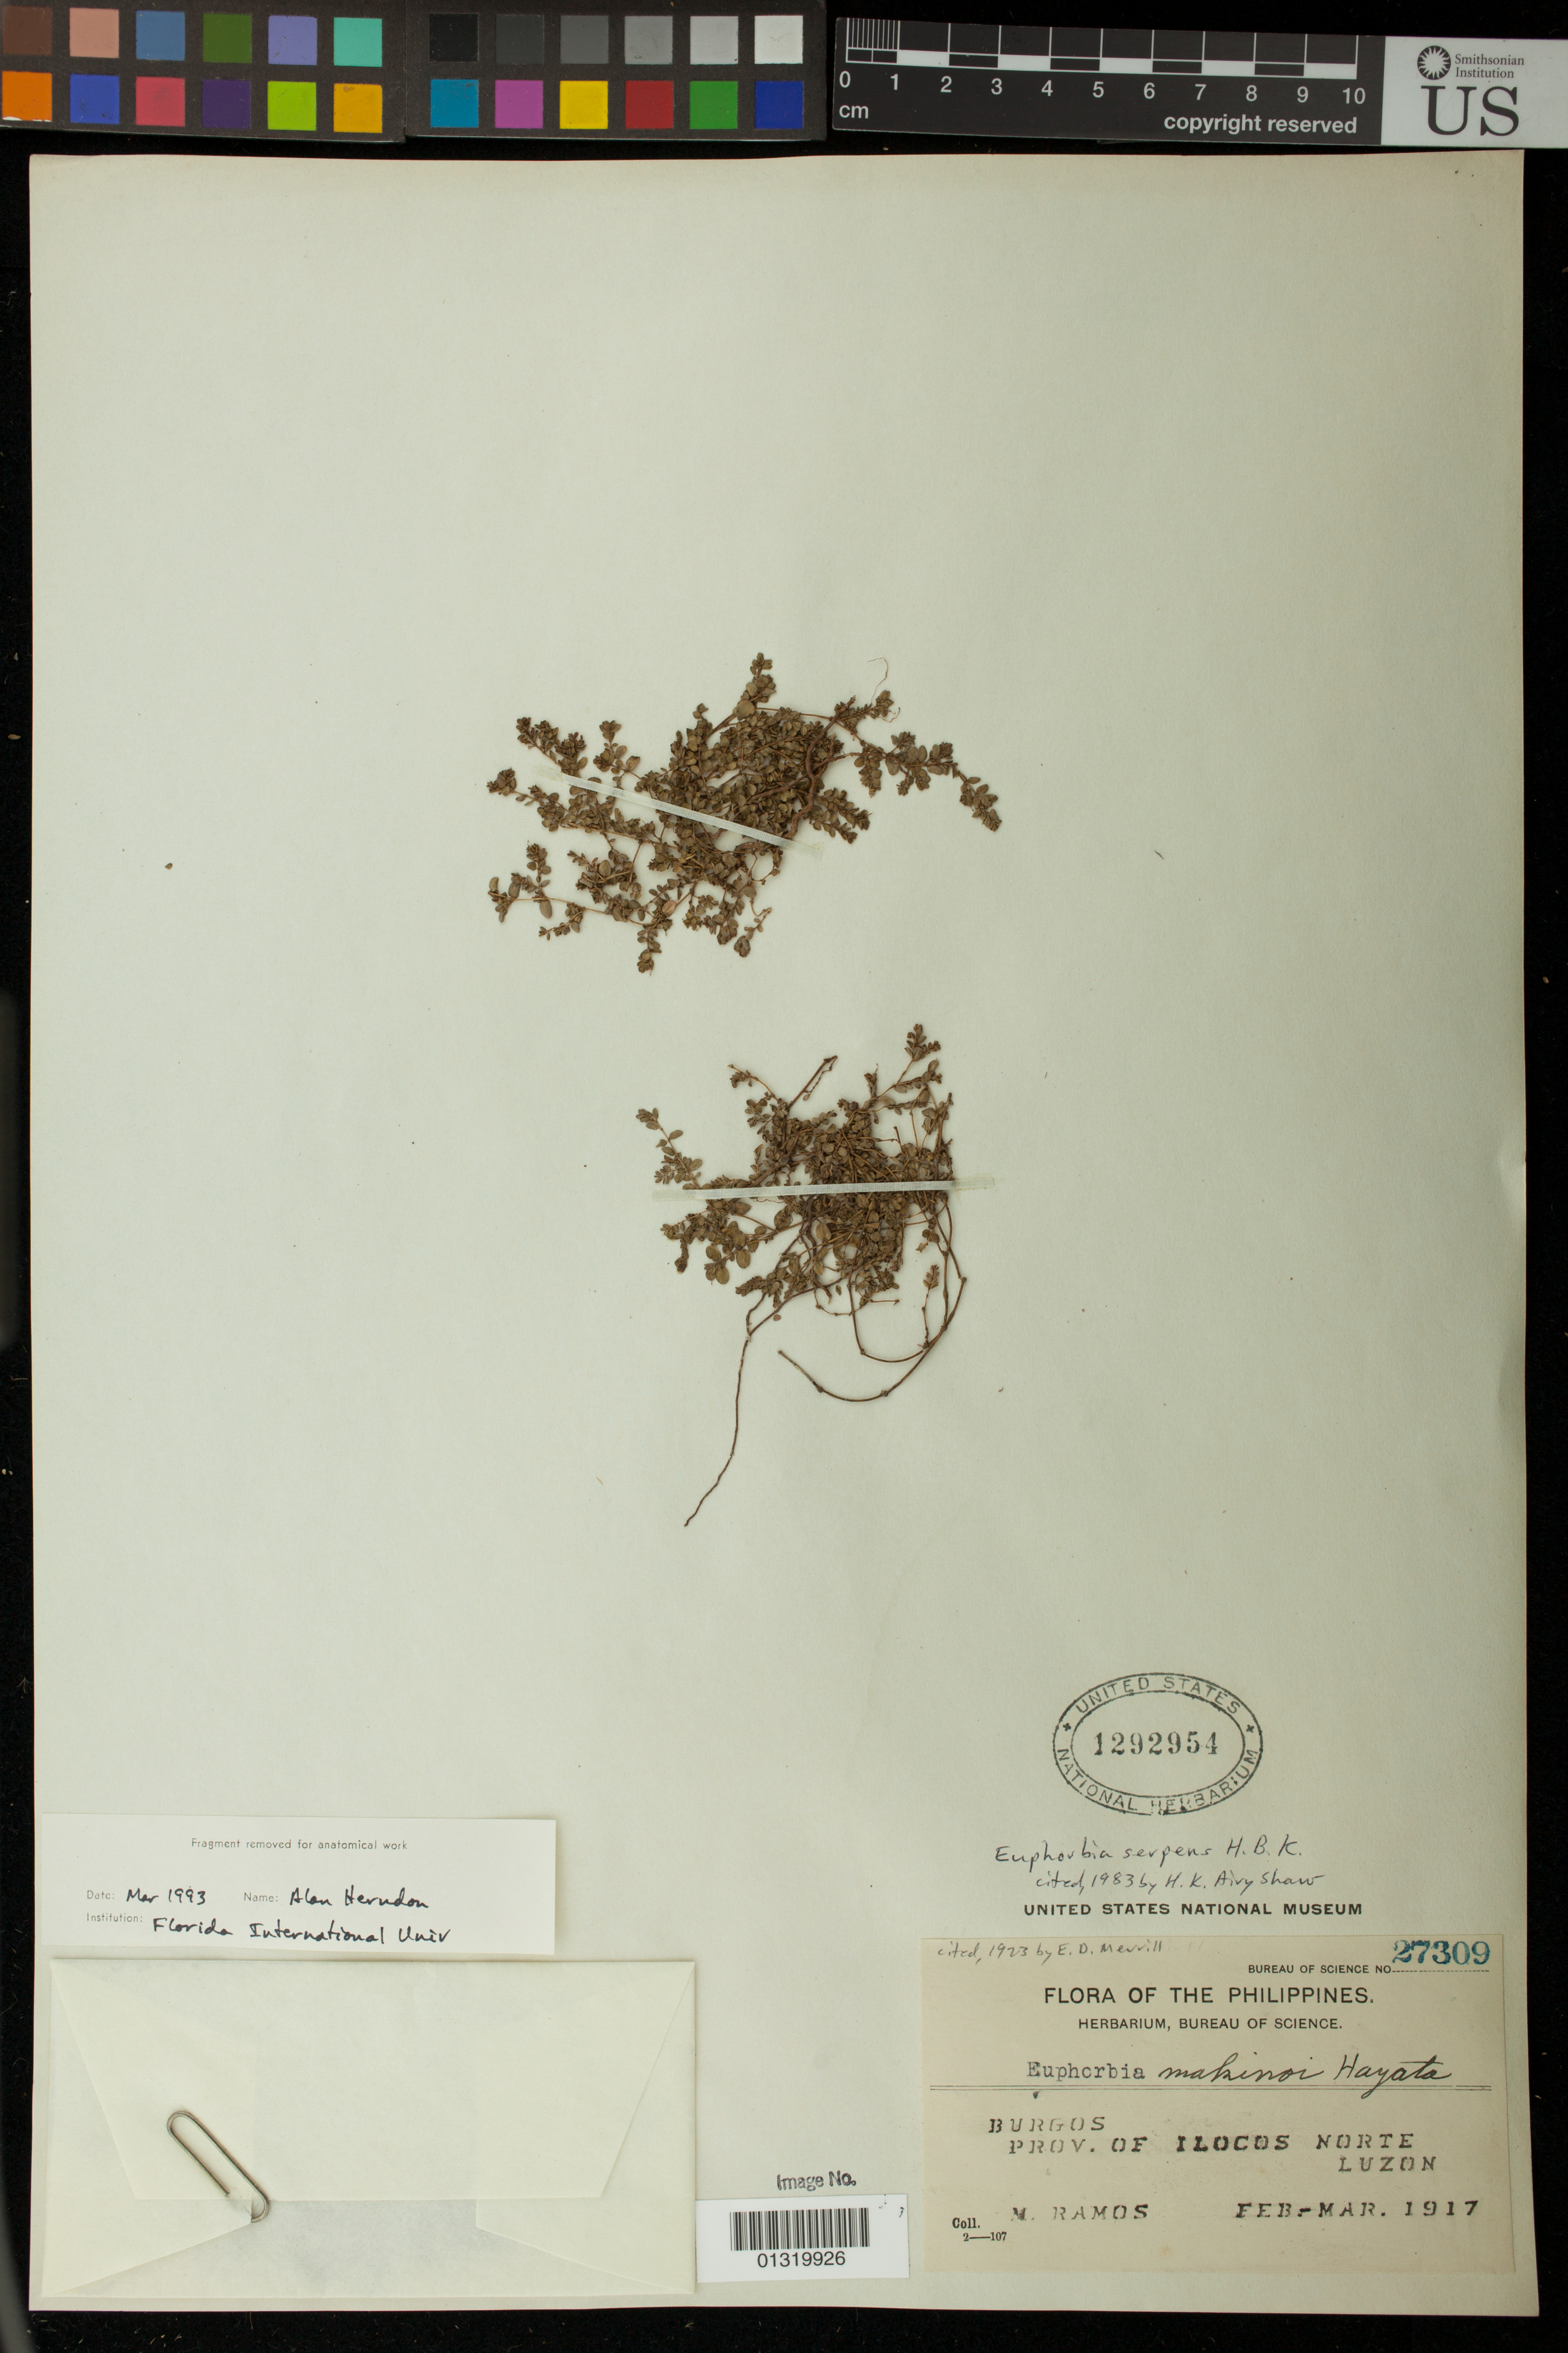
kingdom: Plantae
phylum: Tracheophyta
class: Magnoliopsida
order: Malpighiales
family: Euphorbiaceae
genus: Euphorbia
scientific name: Euphorbia serpens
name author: Kunth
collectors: M. Ramos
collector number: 27309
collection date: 1917-02/1917-03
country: Philippines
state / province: Ilocos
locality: Burgos; Prov. of Ilocos Norte; Luzon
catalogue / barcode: US 1292954